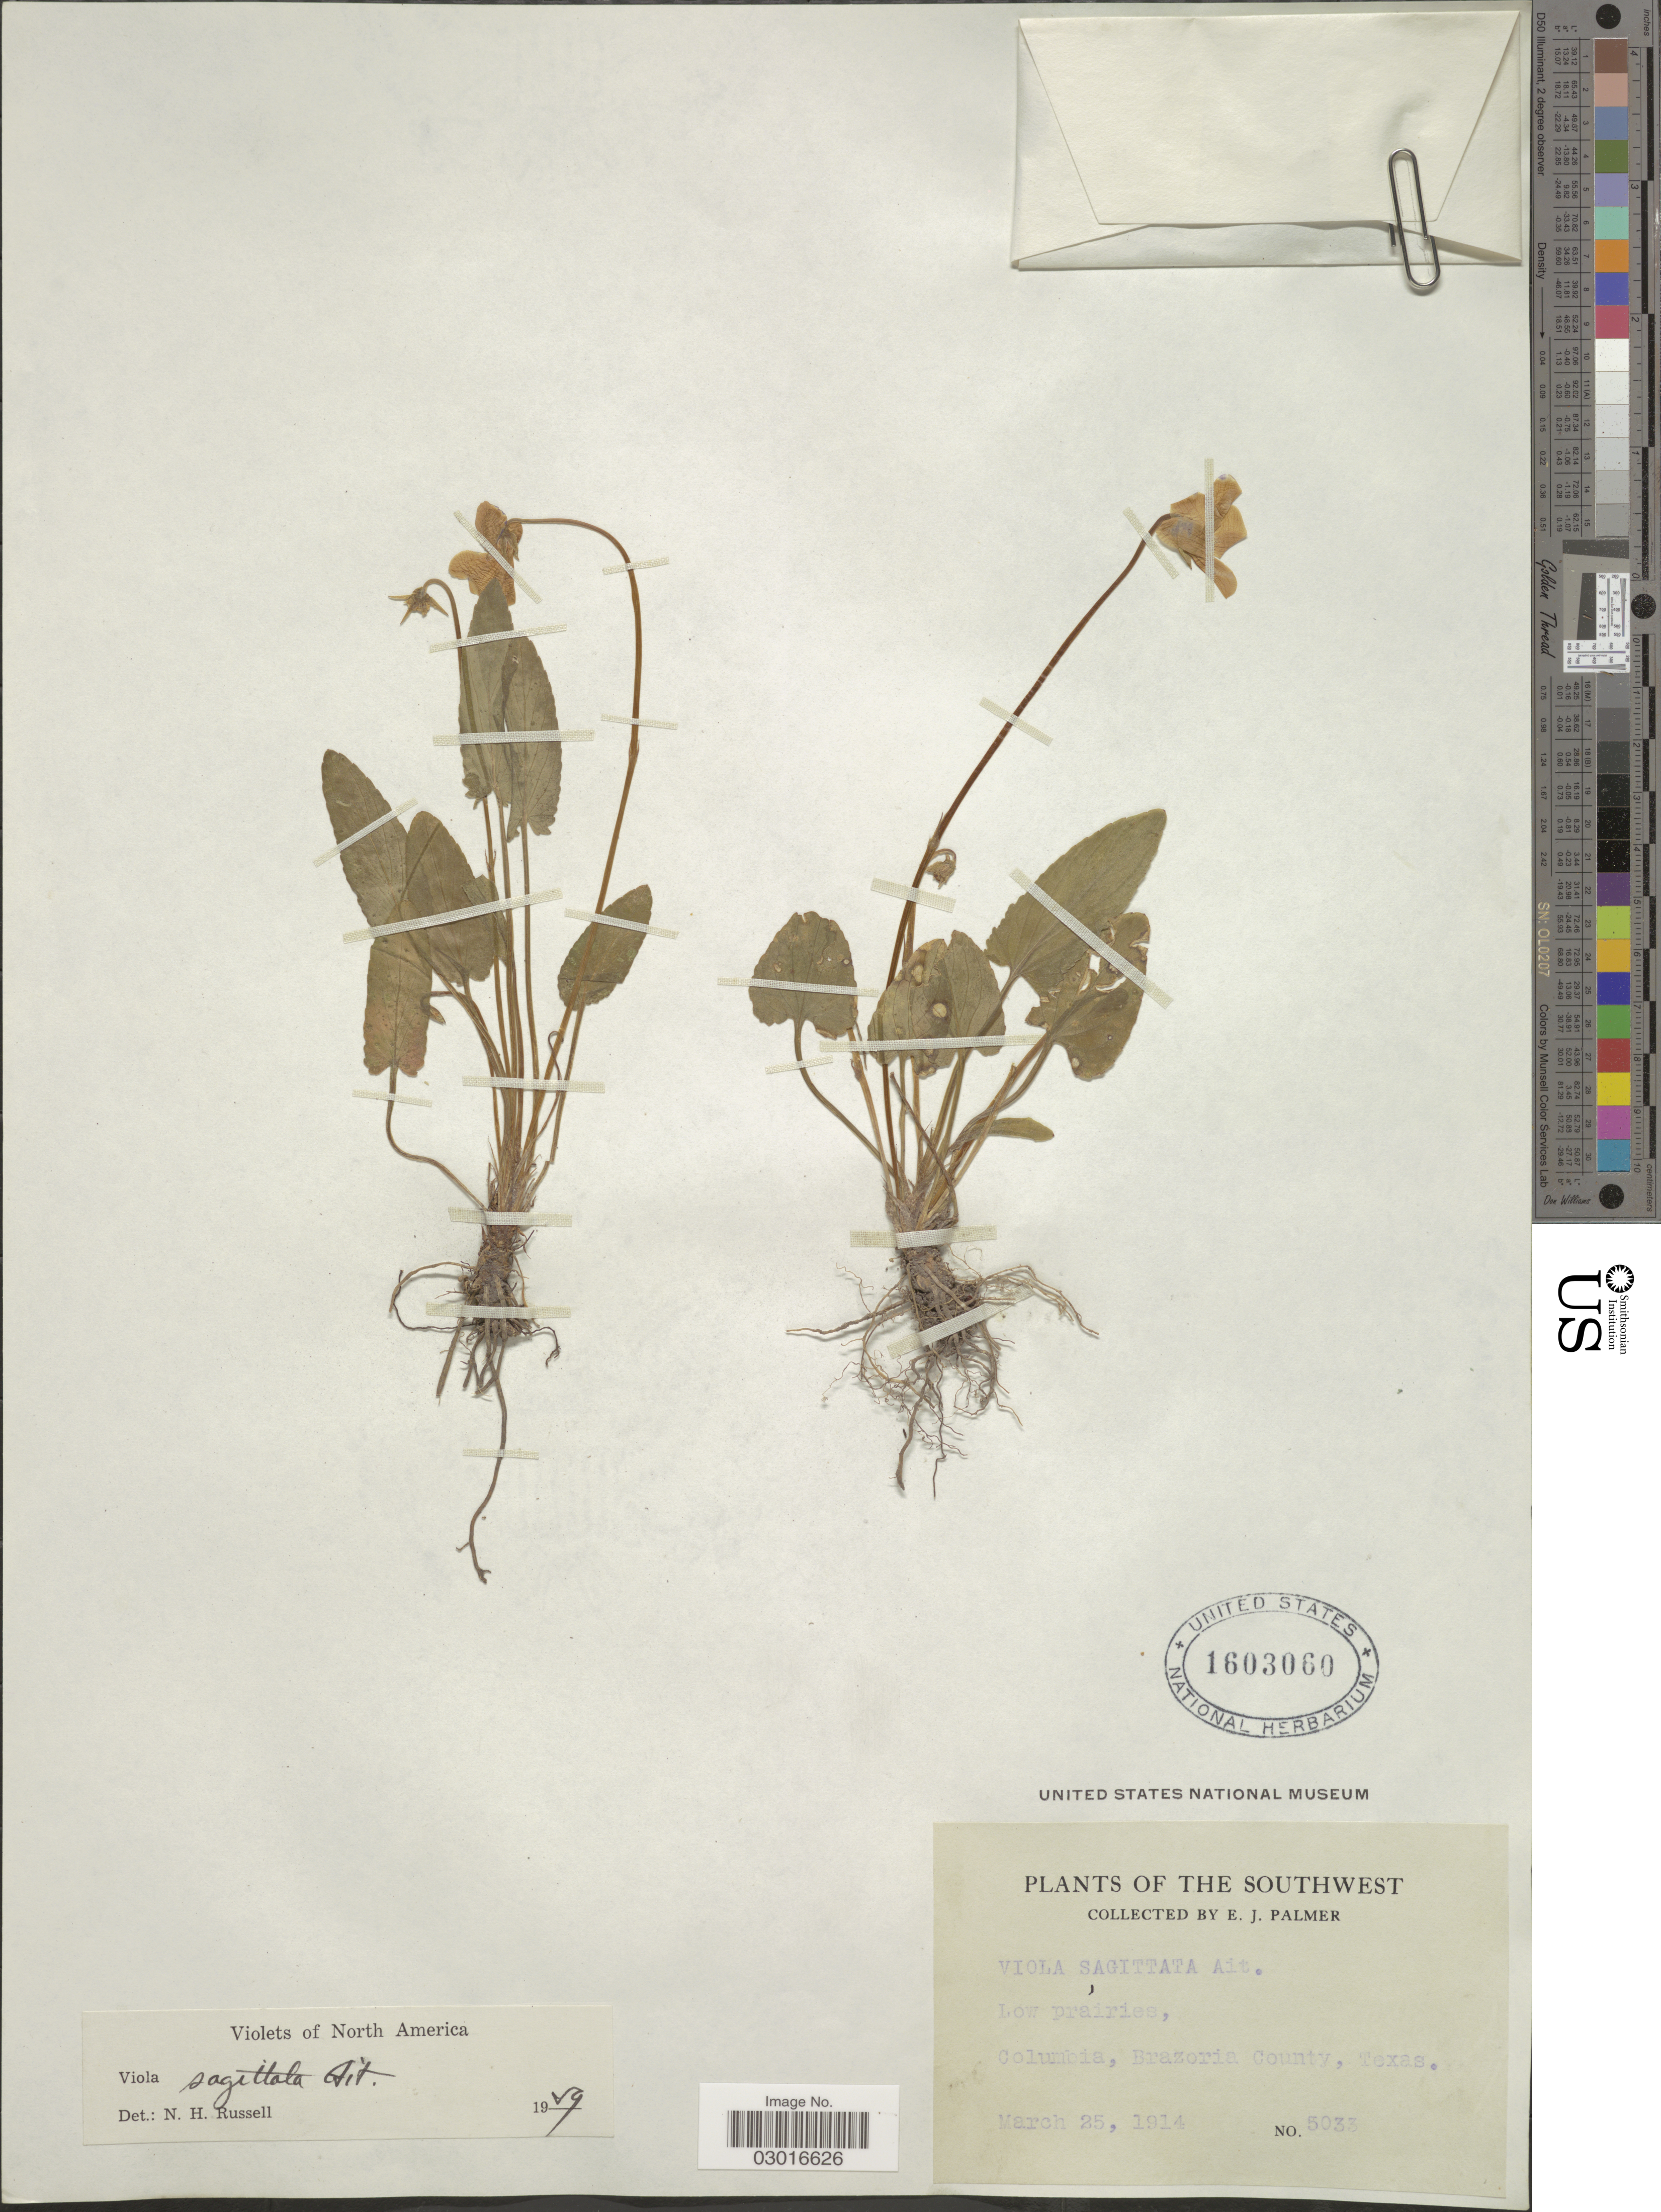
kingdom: Plantae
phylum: Tracheophyta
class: Magnoliopsida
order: Malpighiales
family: Violaceae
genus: Viola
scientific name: Viola sagittata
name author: Aiton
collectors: E. J. Palmer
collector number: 5033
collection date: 1914-03-25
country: United States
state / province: Texas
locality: The Southwest. Low prairies, Columbia, Brazoria County.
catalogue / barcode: US 1603060